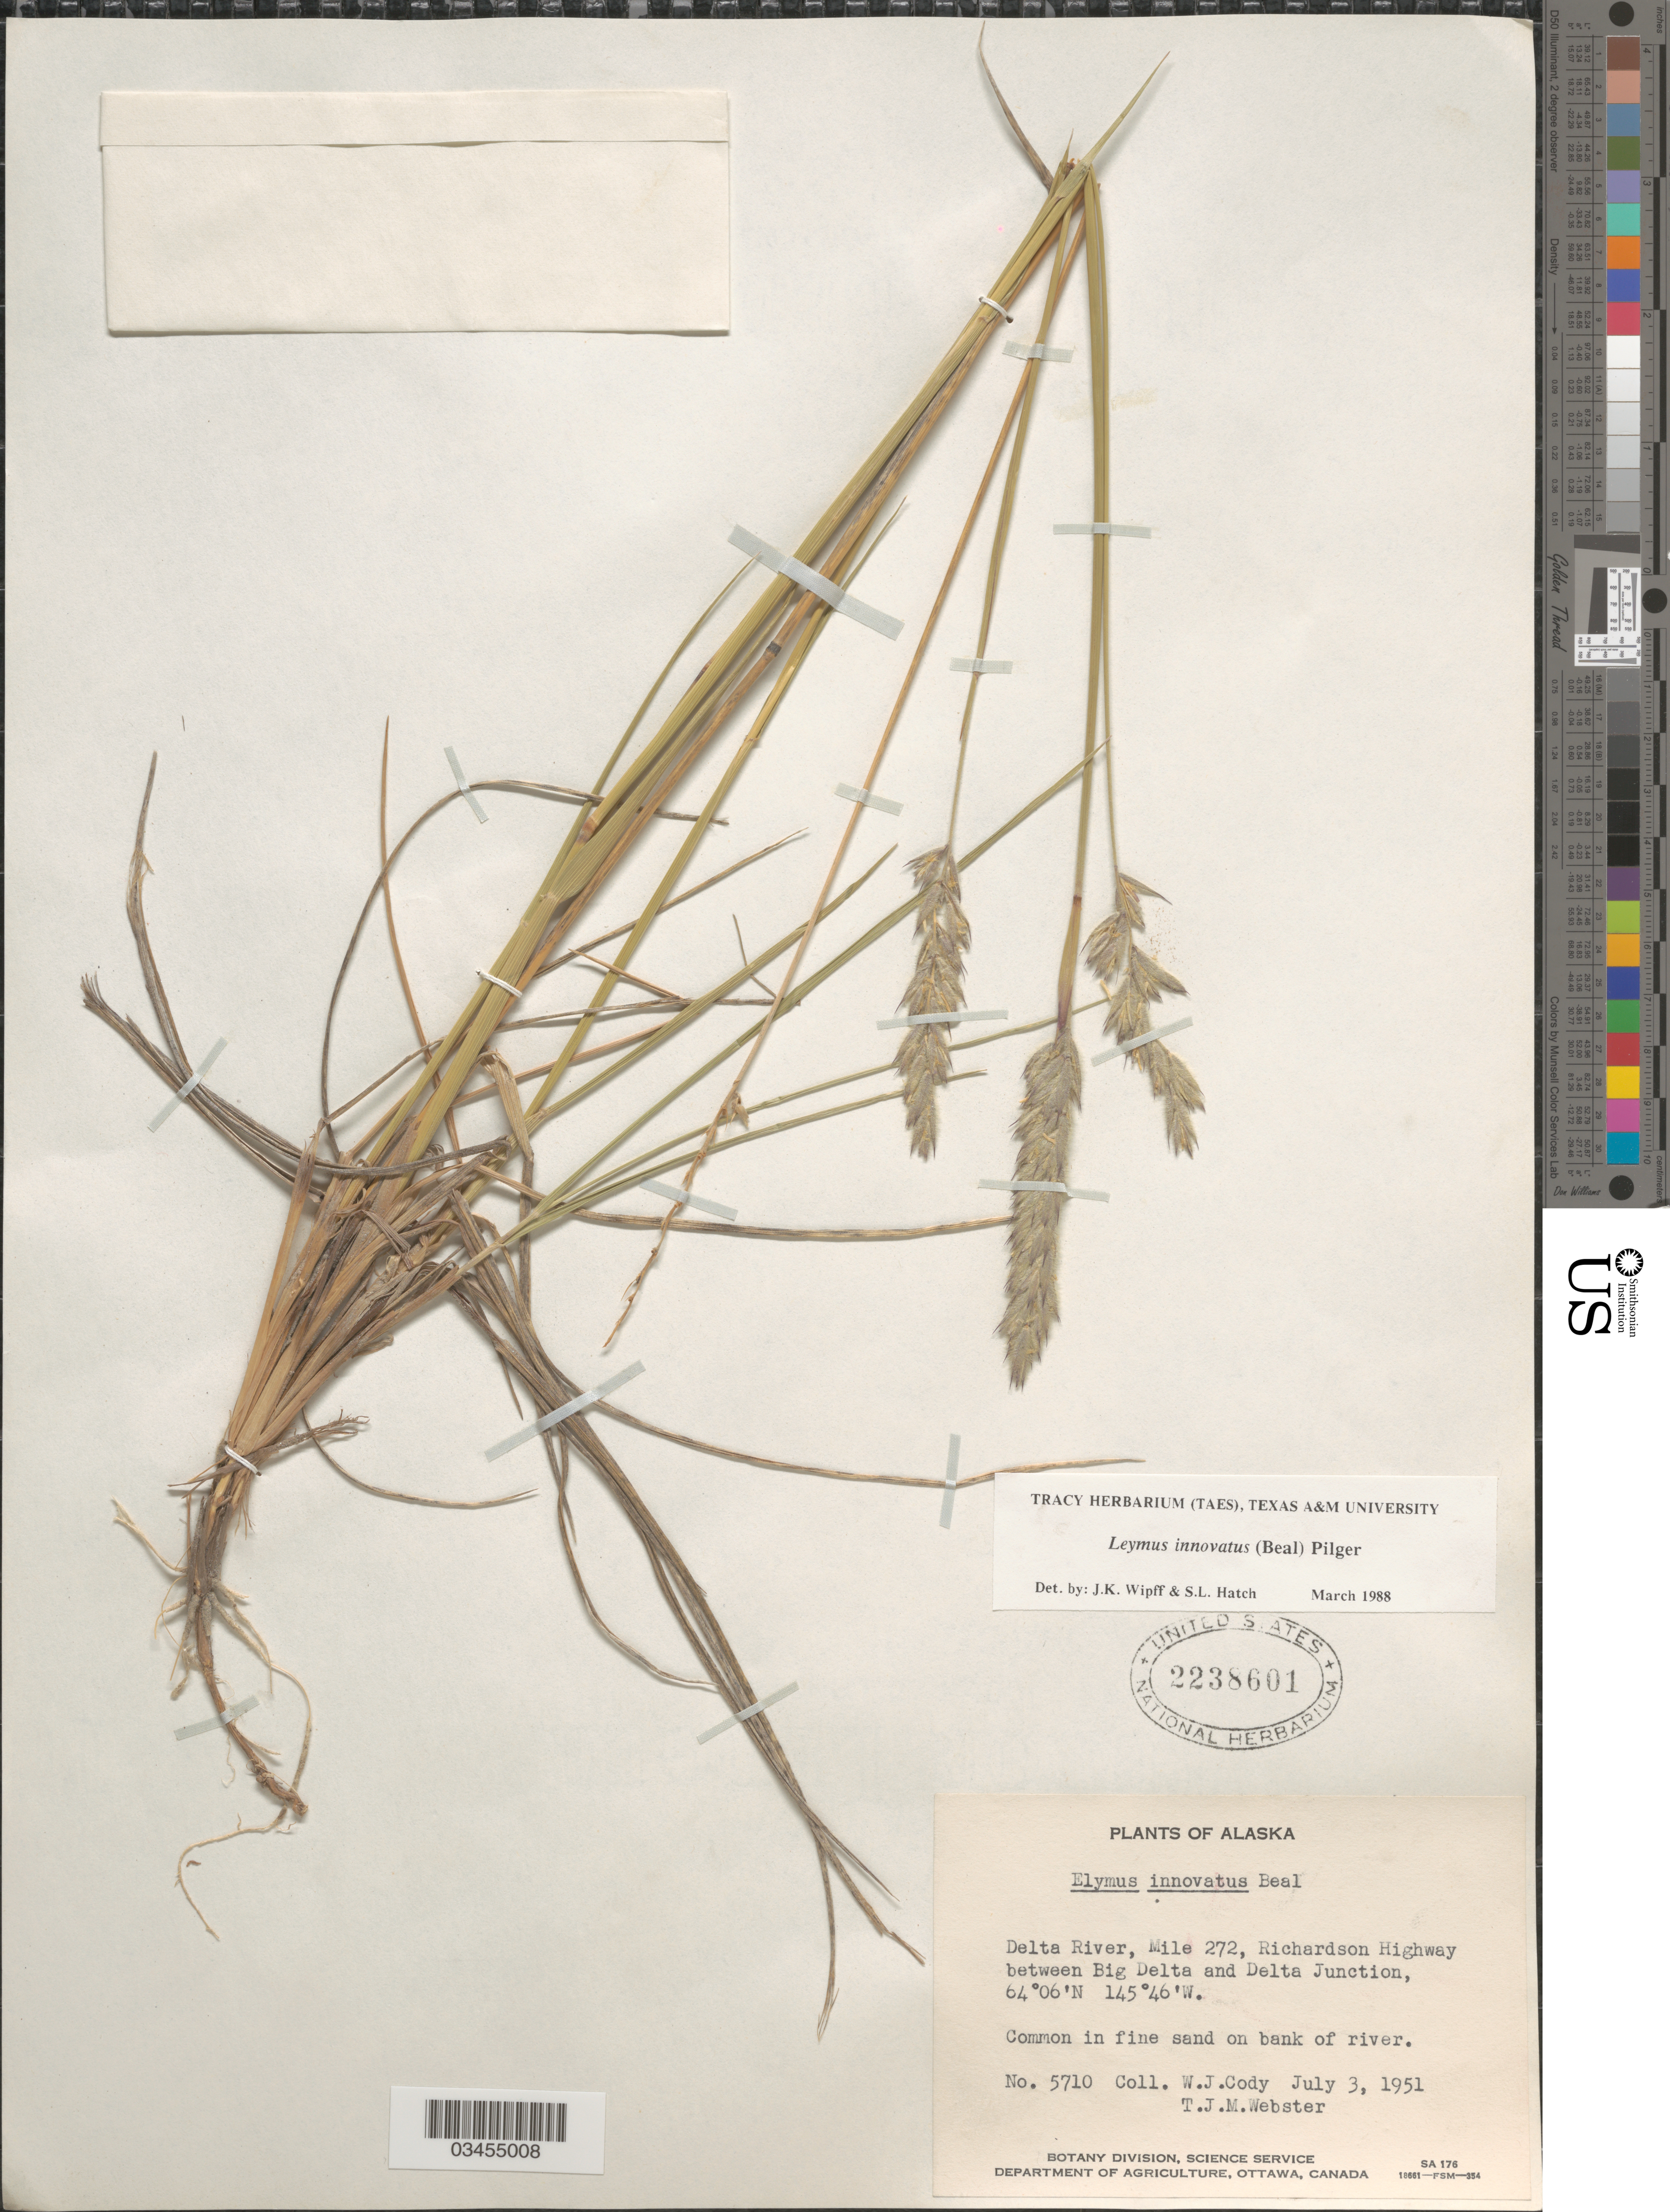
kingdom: Plantae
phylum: Tracheophyta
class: Liliopsida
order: Poales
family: Poaceae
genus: Leymus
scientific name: Leymus innovatus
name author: (W.J. Beal) Pilg.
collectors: W. Cody & T. J. Webster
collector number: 5710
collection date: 1951-07-03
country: United States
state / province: Alaska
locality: Delta River, Mile 272, Richardson Highway between Big Delta and Delta Junction. Common in fine sand on bank of river.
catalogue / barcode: US 2238601